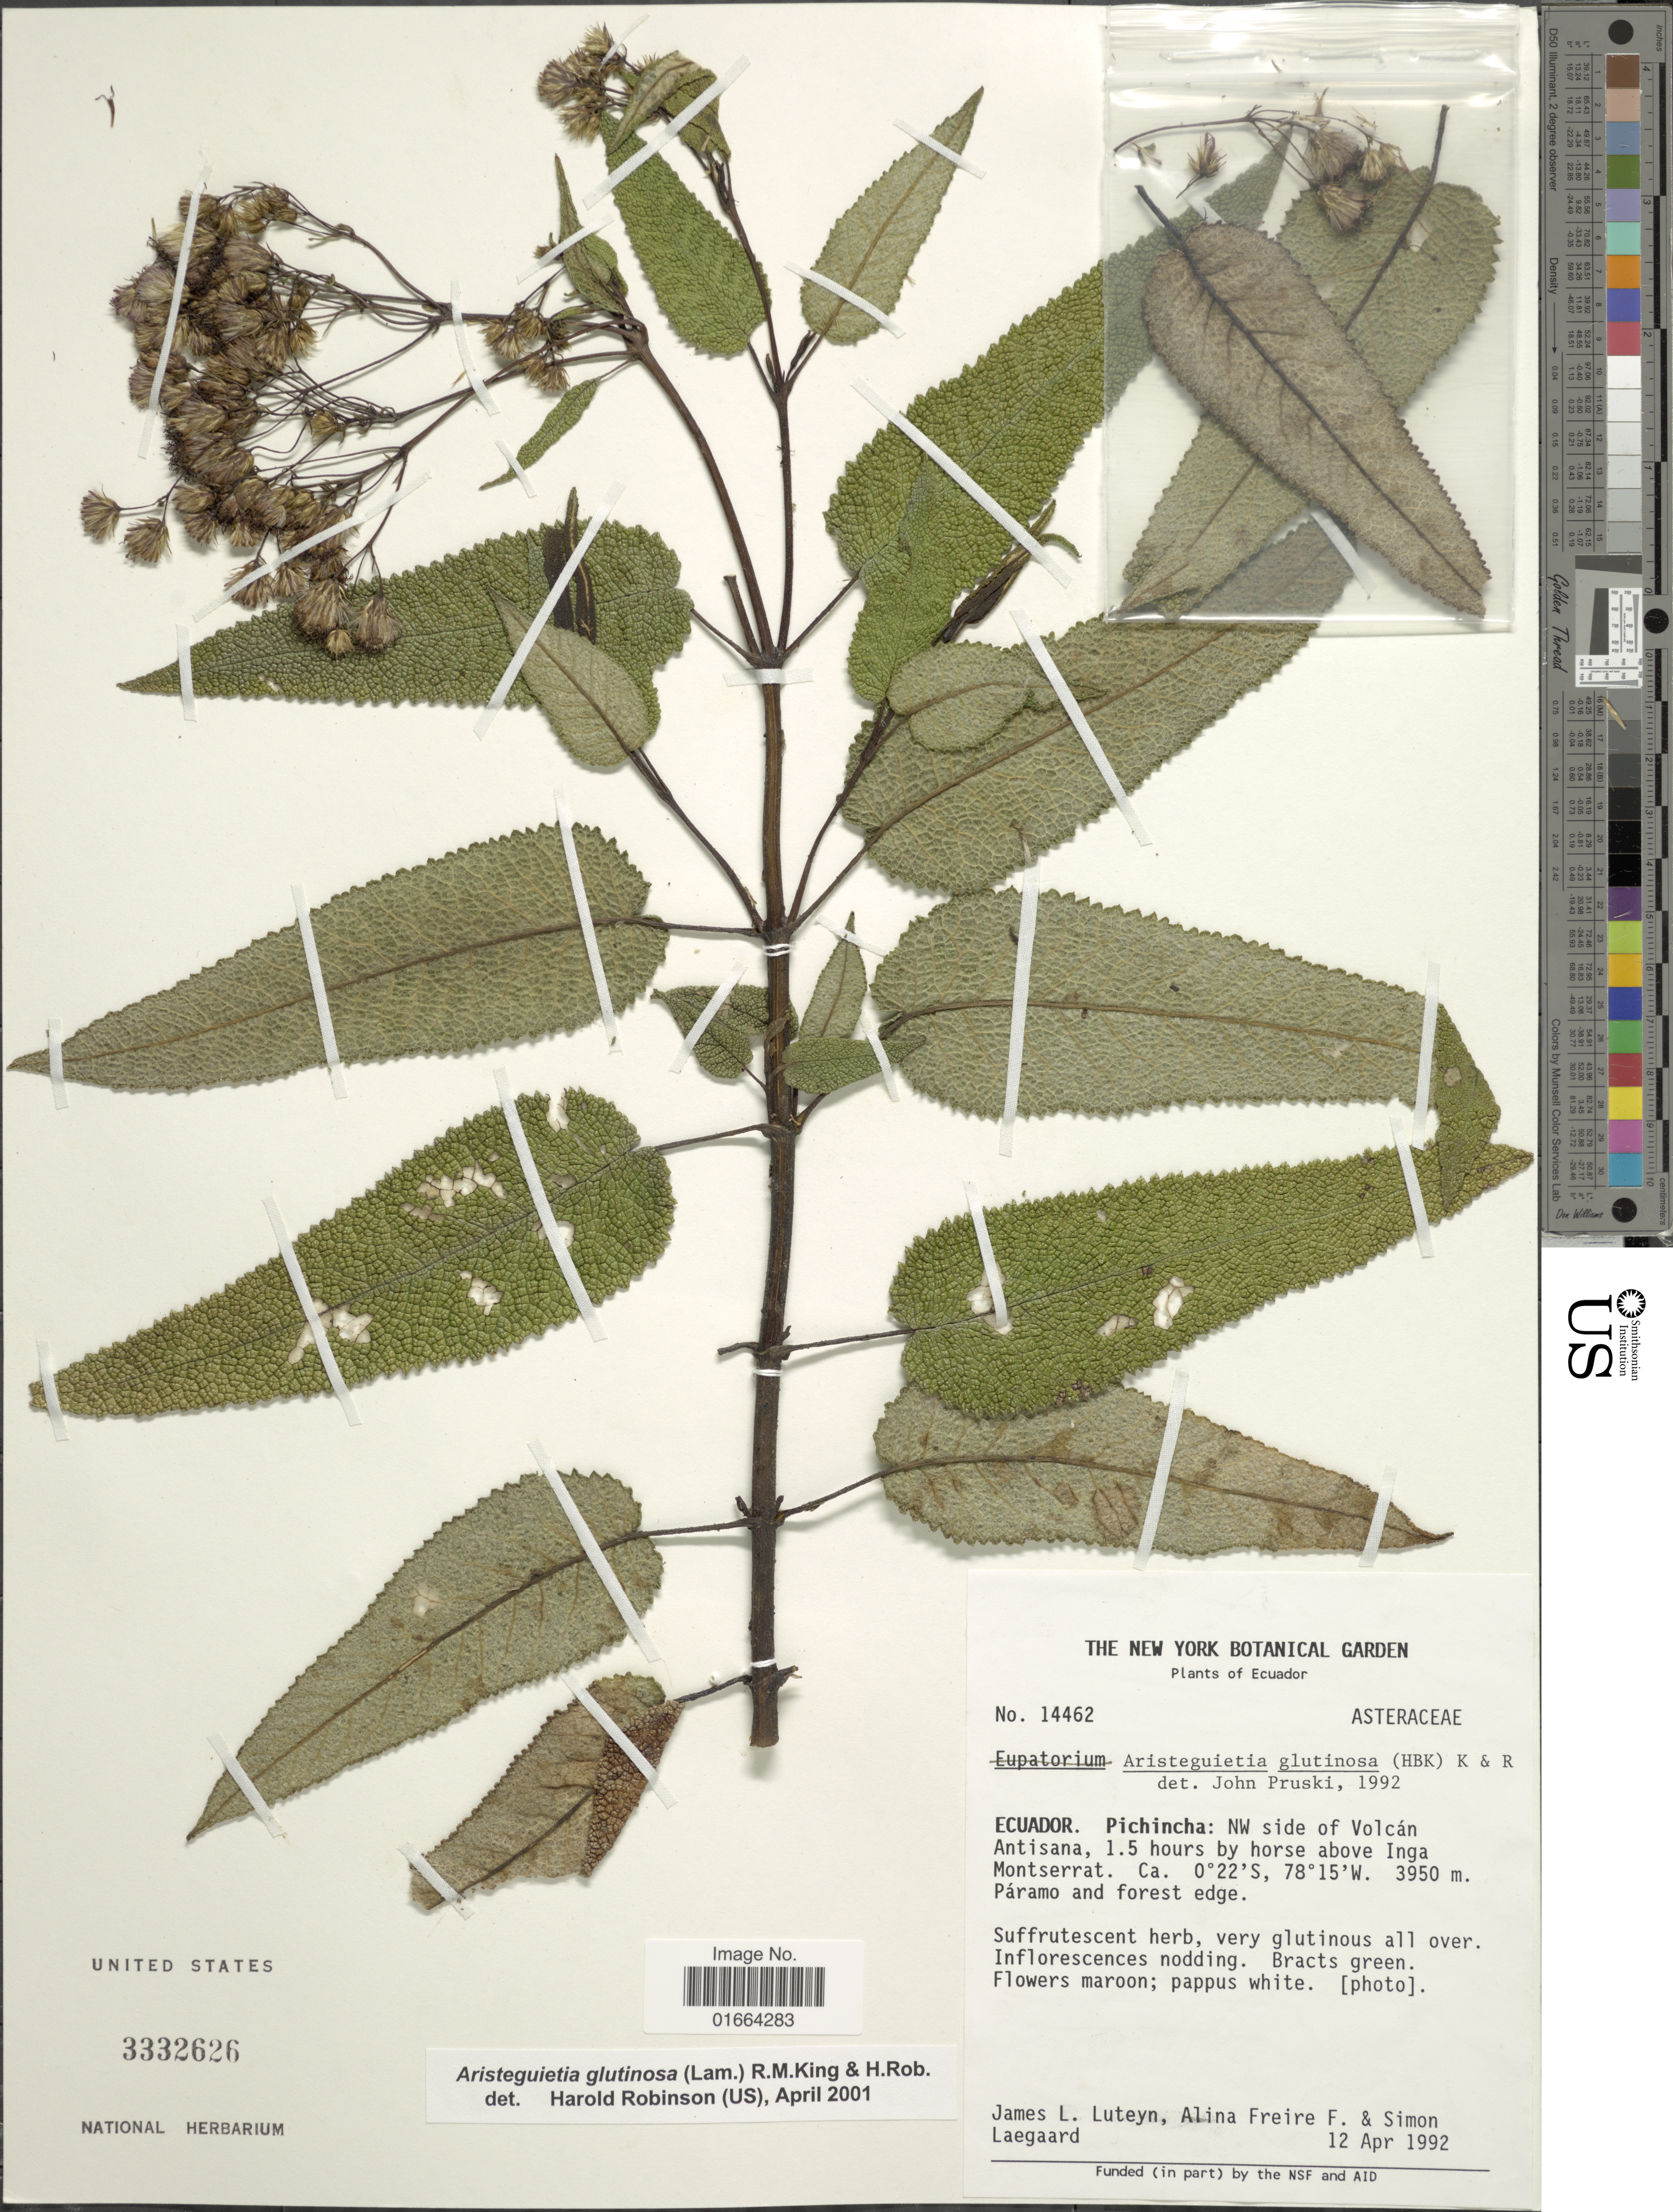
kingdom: Plantae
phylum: Tracheophyta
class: Magnoliopsida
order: Asterales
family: Asteraceae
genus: Aristeguietia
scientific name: Aristeguietia glutinosa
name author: (Lam.) R.M. King & H. Rob.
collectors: J. L. Luteyn, A. Freire-Fierro & S. Lægaard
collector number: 14462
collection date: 1992-04-12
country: Ecuador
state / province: Pichincha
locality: NW side of Volcán Antisana, 1.5 hours by horse above Inga Montserrat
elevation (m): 3950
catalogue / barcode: US 3332626